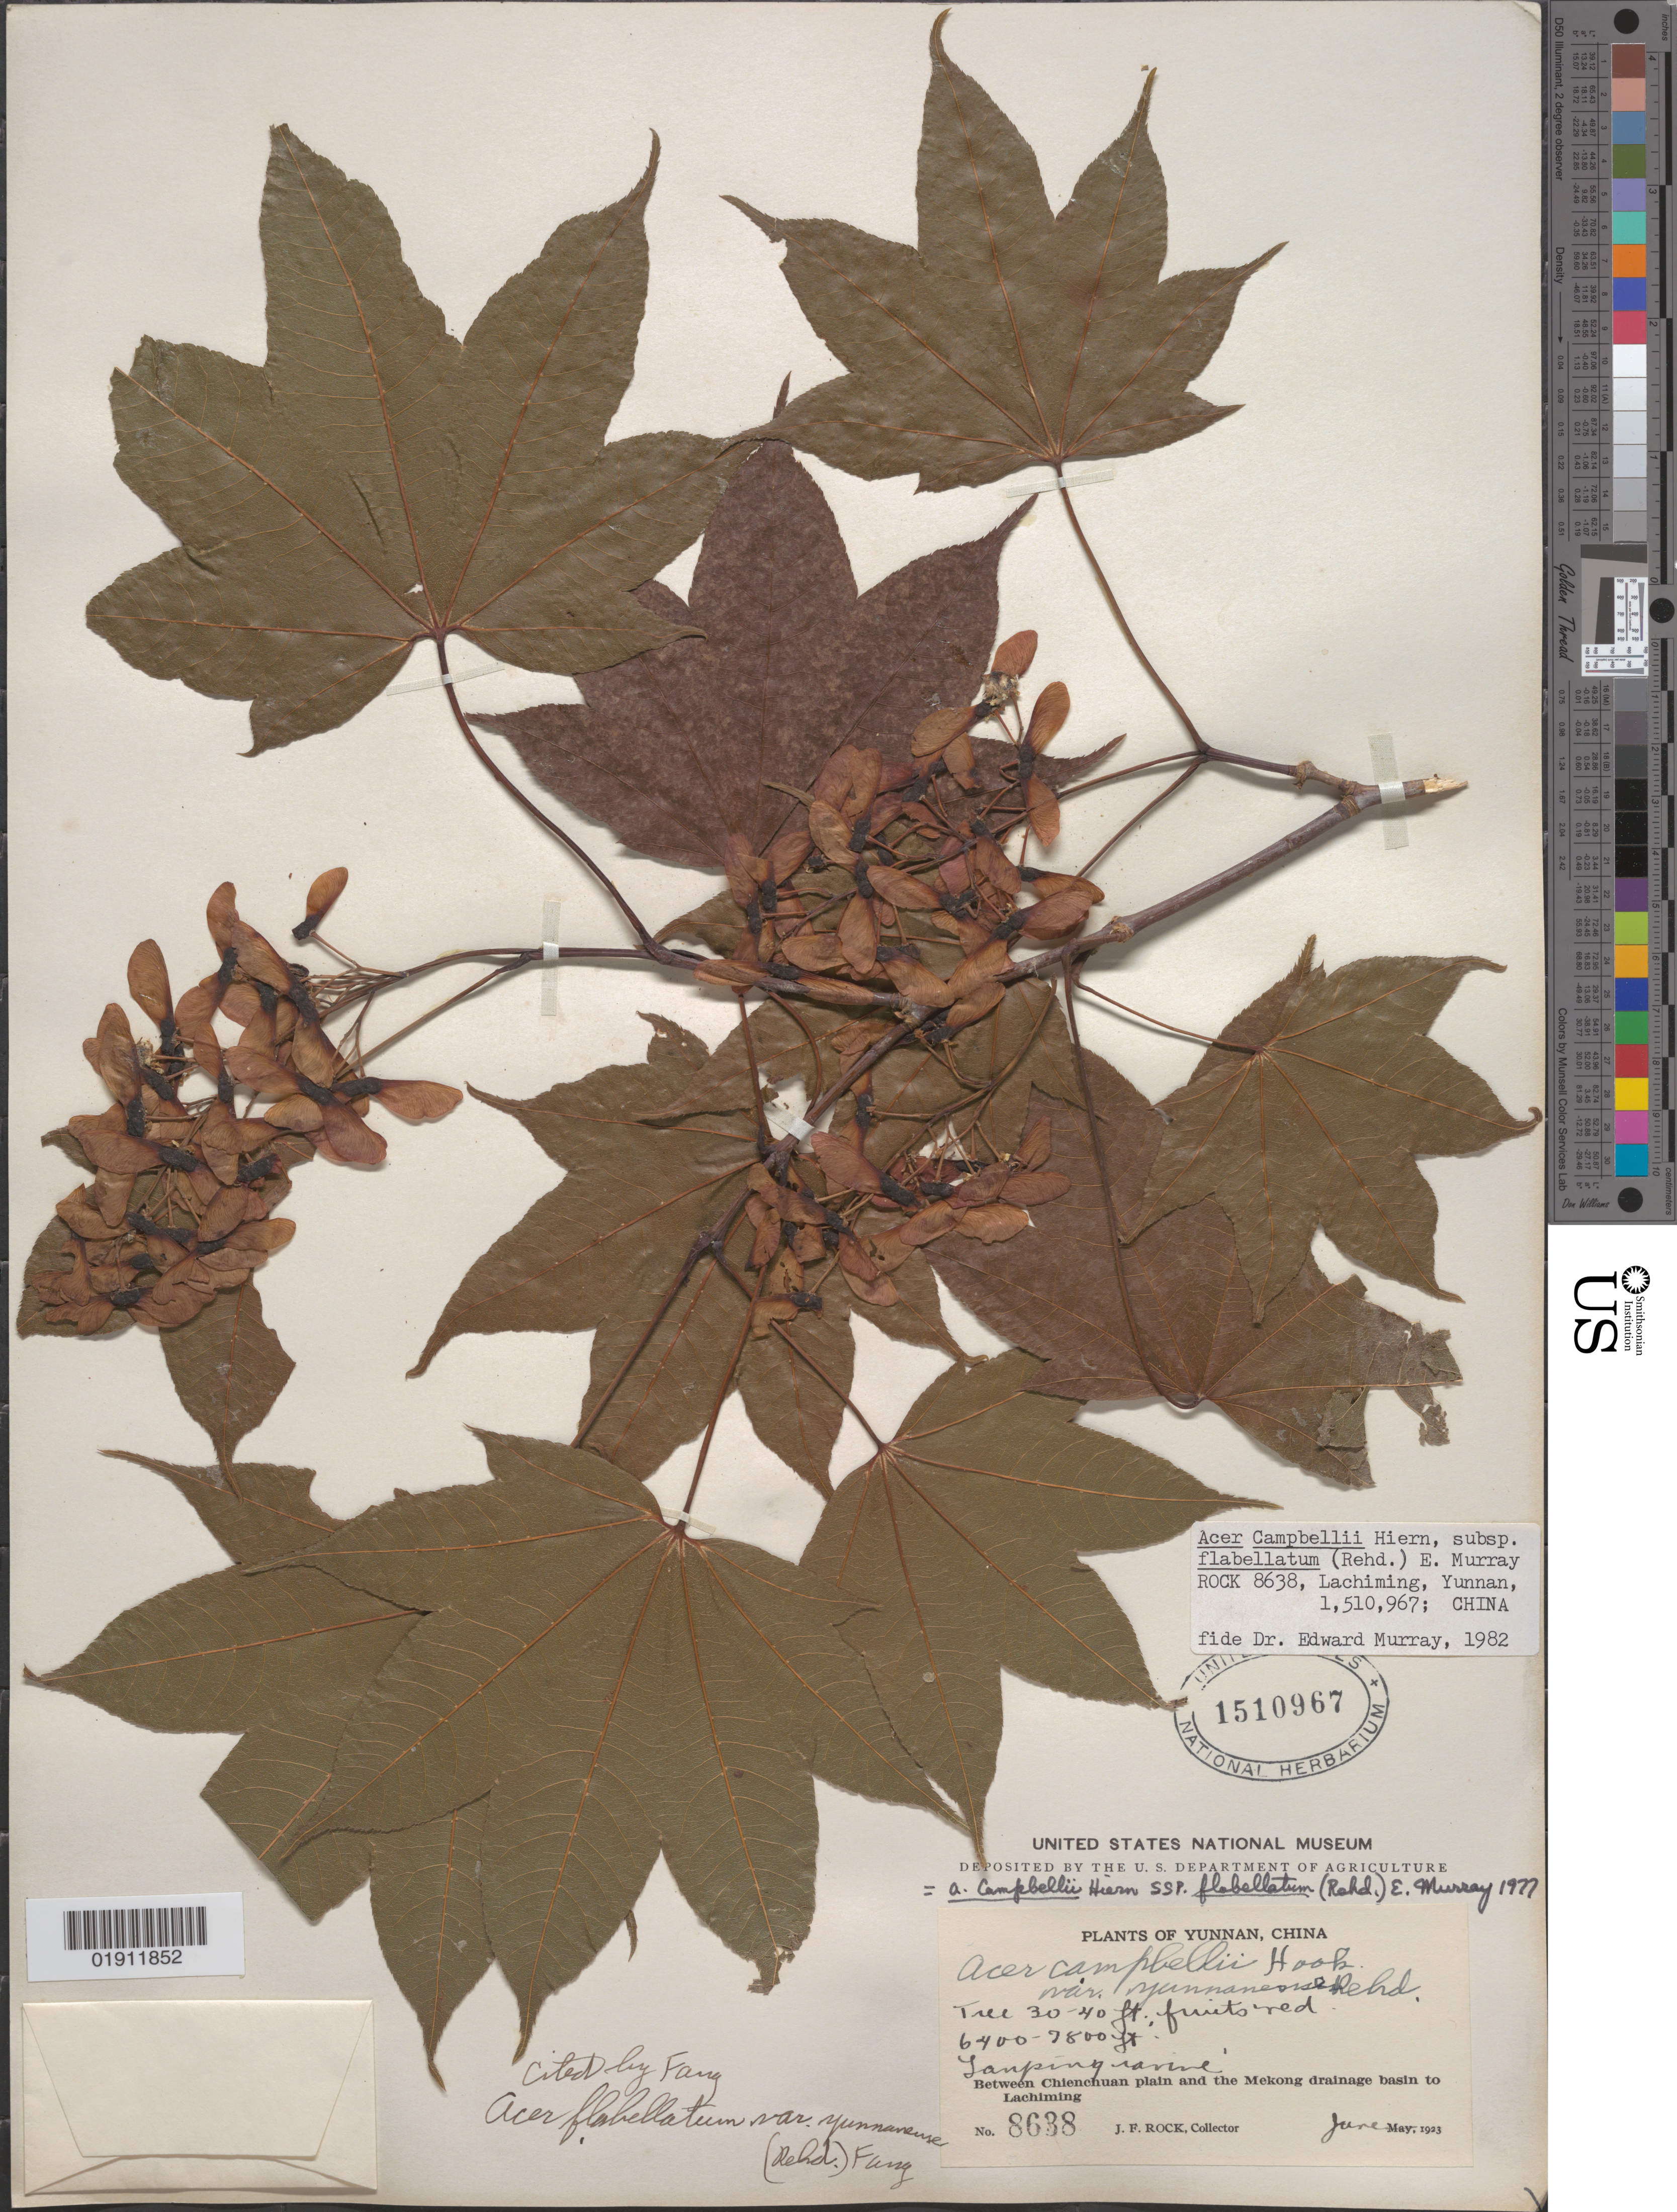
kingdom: Plantae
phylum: Tracheophyta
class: Magnoliopsida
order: Sapindales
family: Sapindaceae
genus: Acer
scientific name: Acer campbellii subsp. flabellatum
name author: (Rehder) A.E. Murray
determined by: Murray, Edward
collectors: J. F. Rock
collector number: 8638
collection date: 1923-06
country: China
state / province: Yunnan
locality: Between Chienchuan plain and the Mekon drainage basin to Lachiming. Lanping ravine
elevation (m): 1951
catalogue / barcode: US 1510967